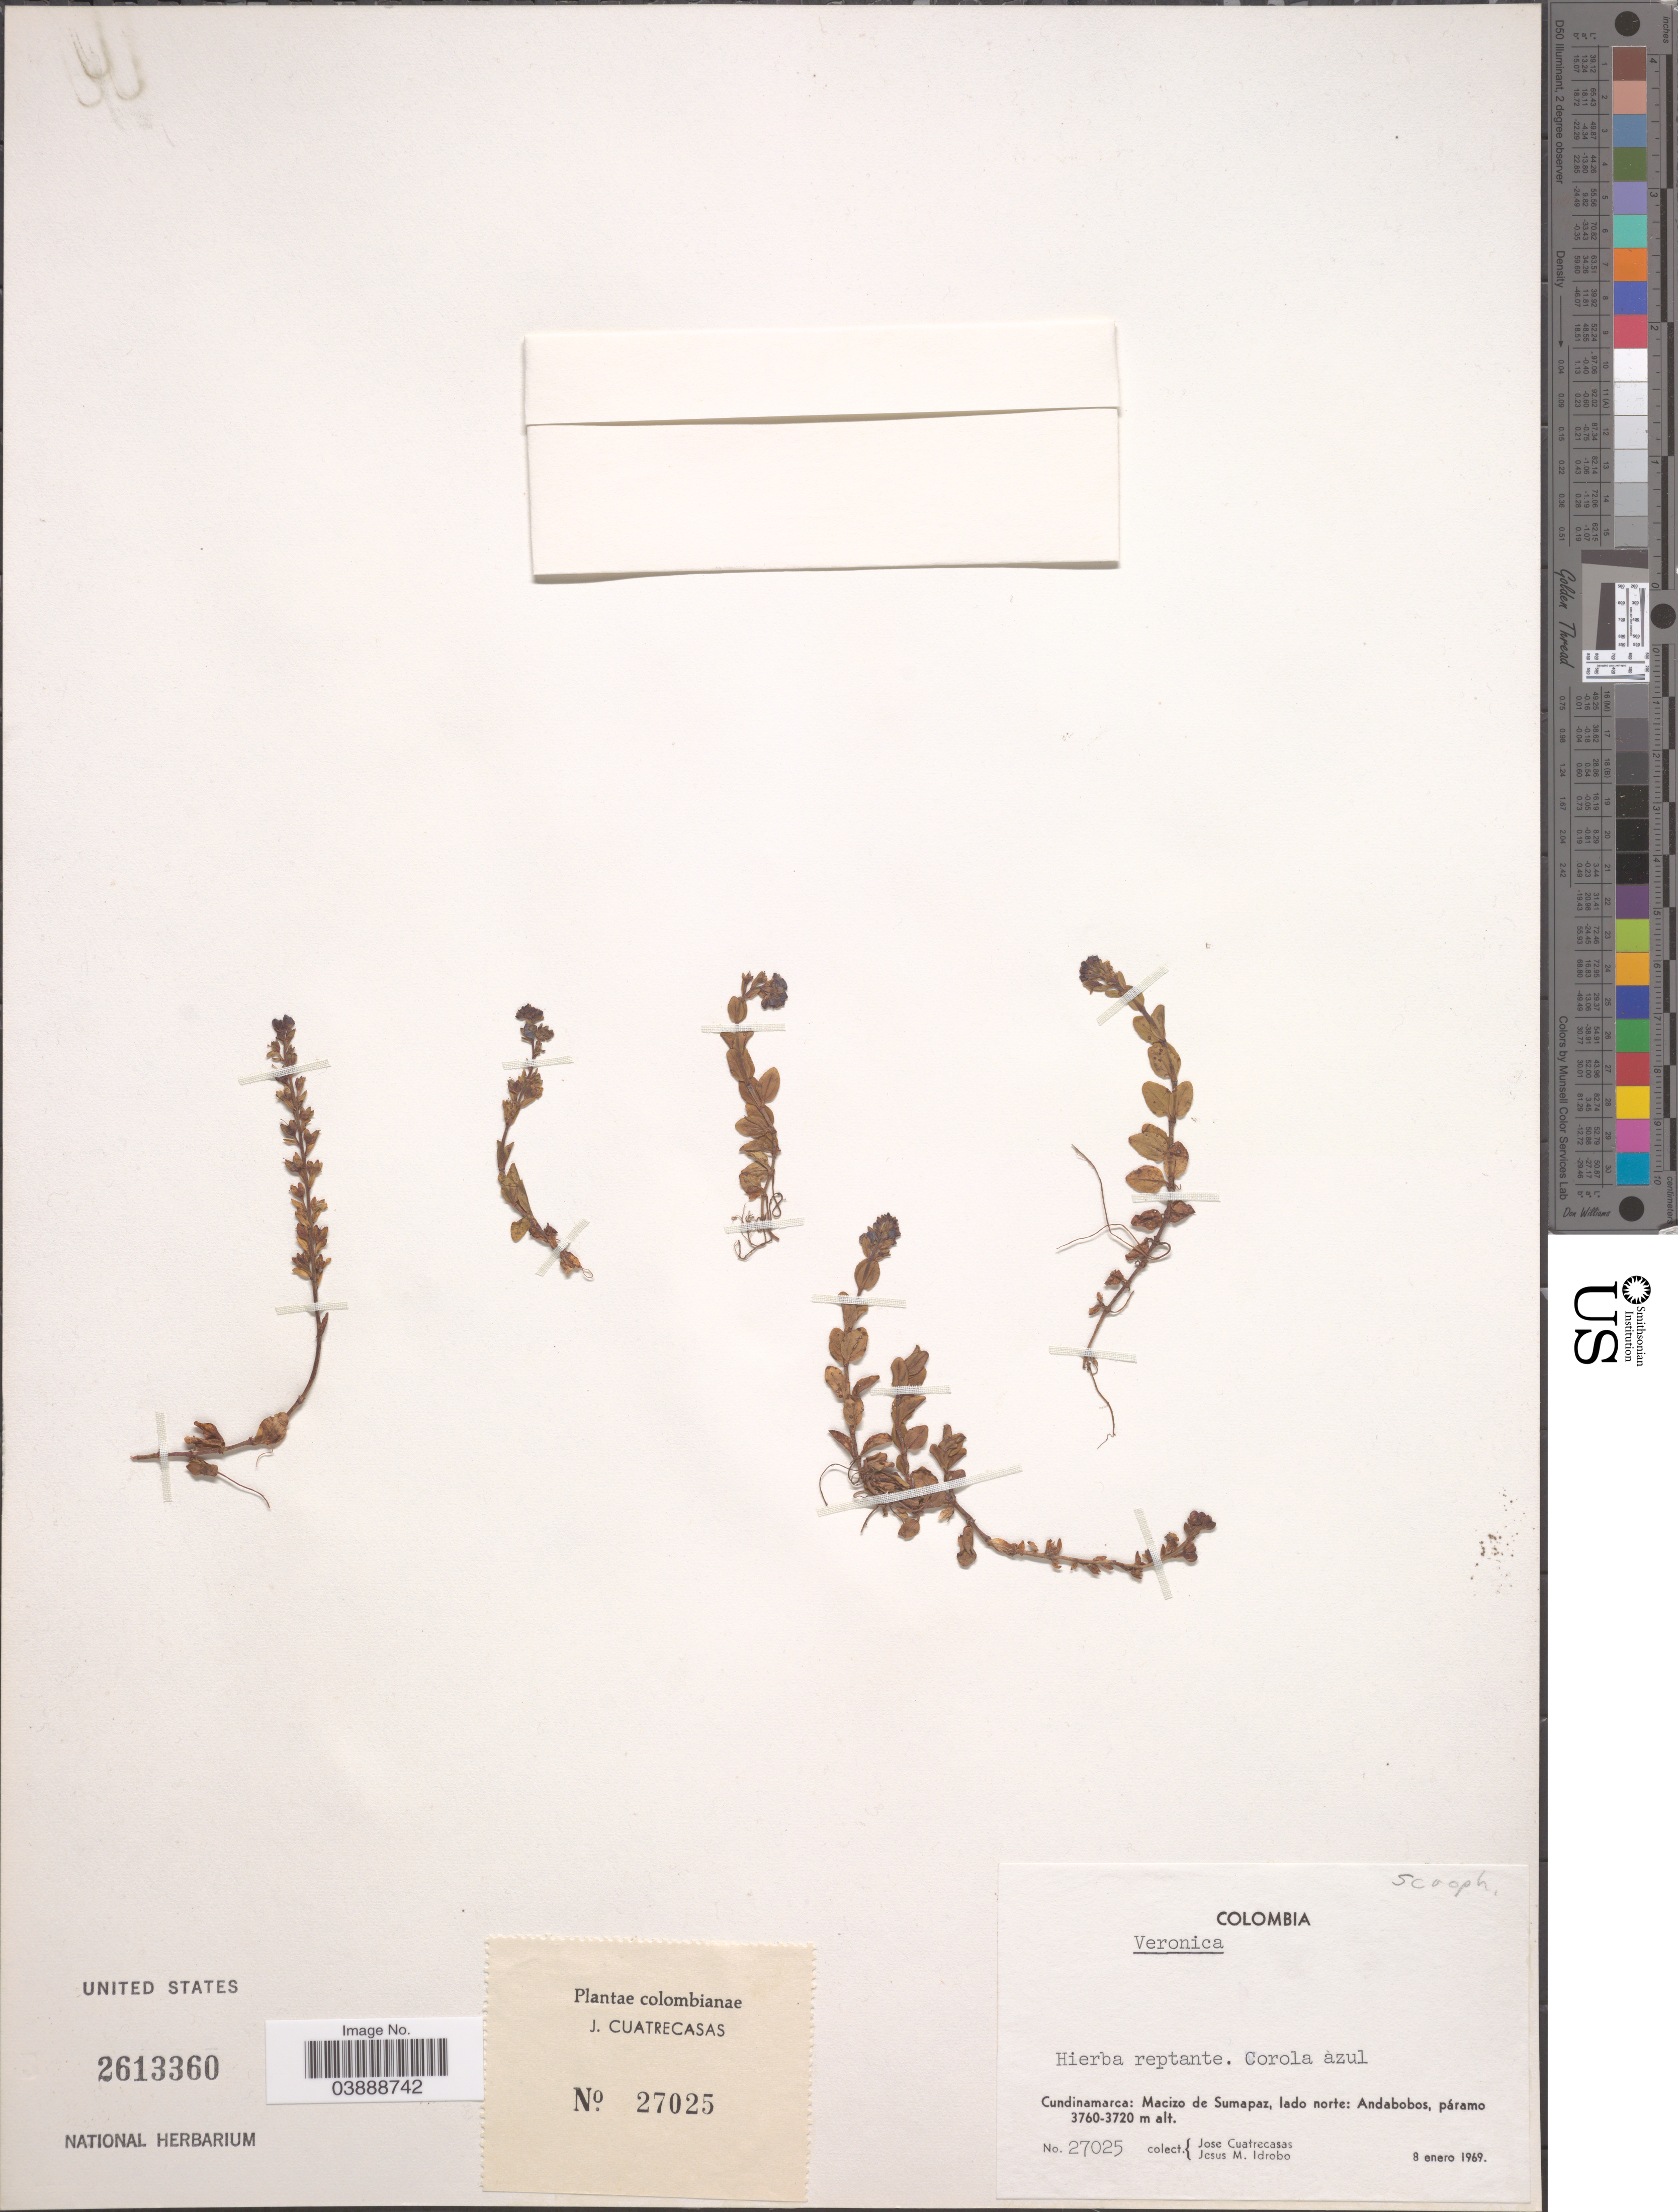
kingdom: Plantae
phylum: Tracheophyta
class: Magnoliopsida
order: Lamiales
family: Plantaginaceae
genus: Veronica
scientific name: Veronica serpyllifolia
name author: L.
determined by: Albach, Dirk C.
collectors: J. Cuatrecasas & J. M. Idrobo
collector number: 27025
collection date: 1969-01-08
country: Colombia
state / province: Cundinamarca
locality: Macizo de Sumapaz, lado norte: Andabobos, páramo.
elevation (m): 3720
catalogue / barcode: US 2613360